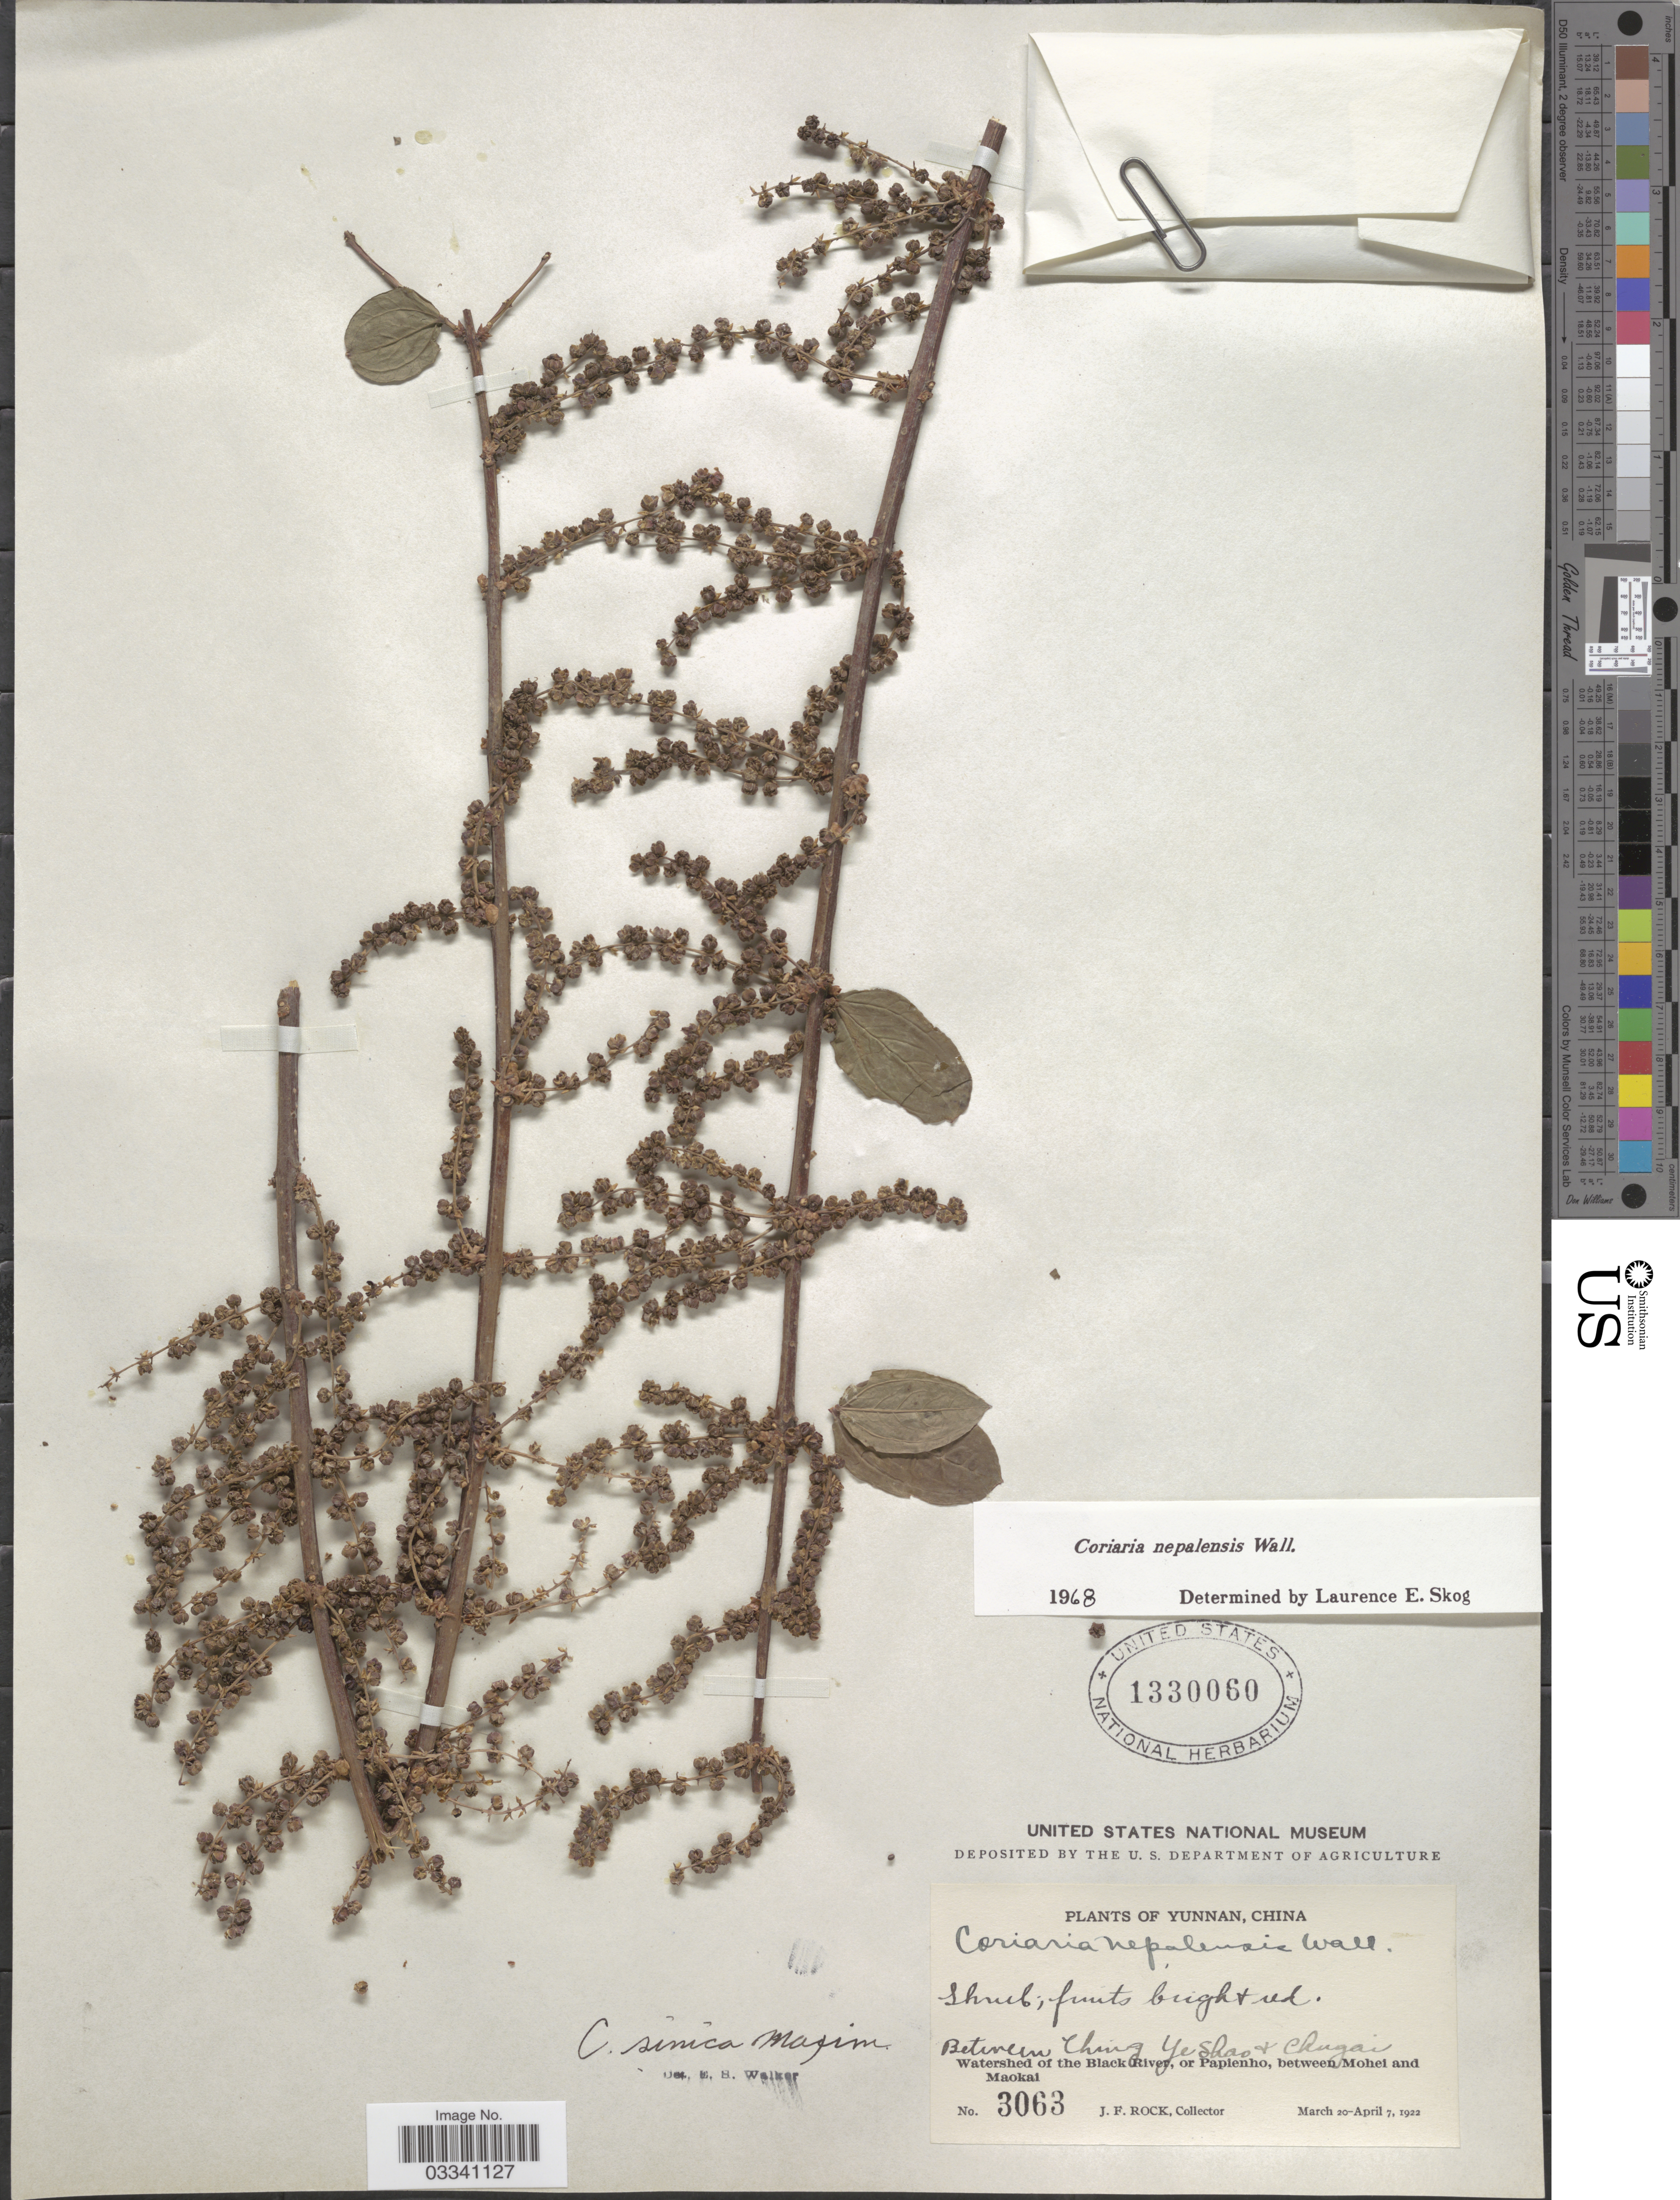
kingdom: Plantae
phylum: Tracheophyta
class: Magnoliopsida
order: Cucurbitales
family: Coriariaceae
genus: Coriaria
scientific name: Coriaria nepalensis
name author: Wall.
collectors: J. Rock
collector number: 3063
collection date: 1922-03-20/1922-04-07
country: China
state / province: Yunnan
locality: Between Ching Ye Shao + Chugai. Watershed of the Black River, or Papienho, between Mohei and Maokai.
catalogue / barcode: US 1330060